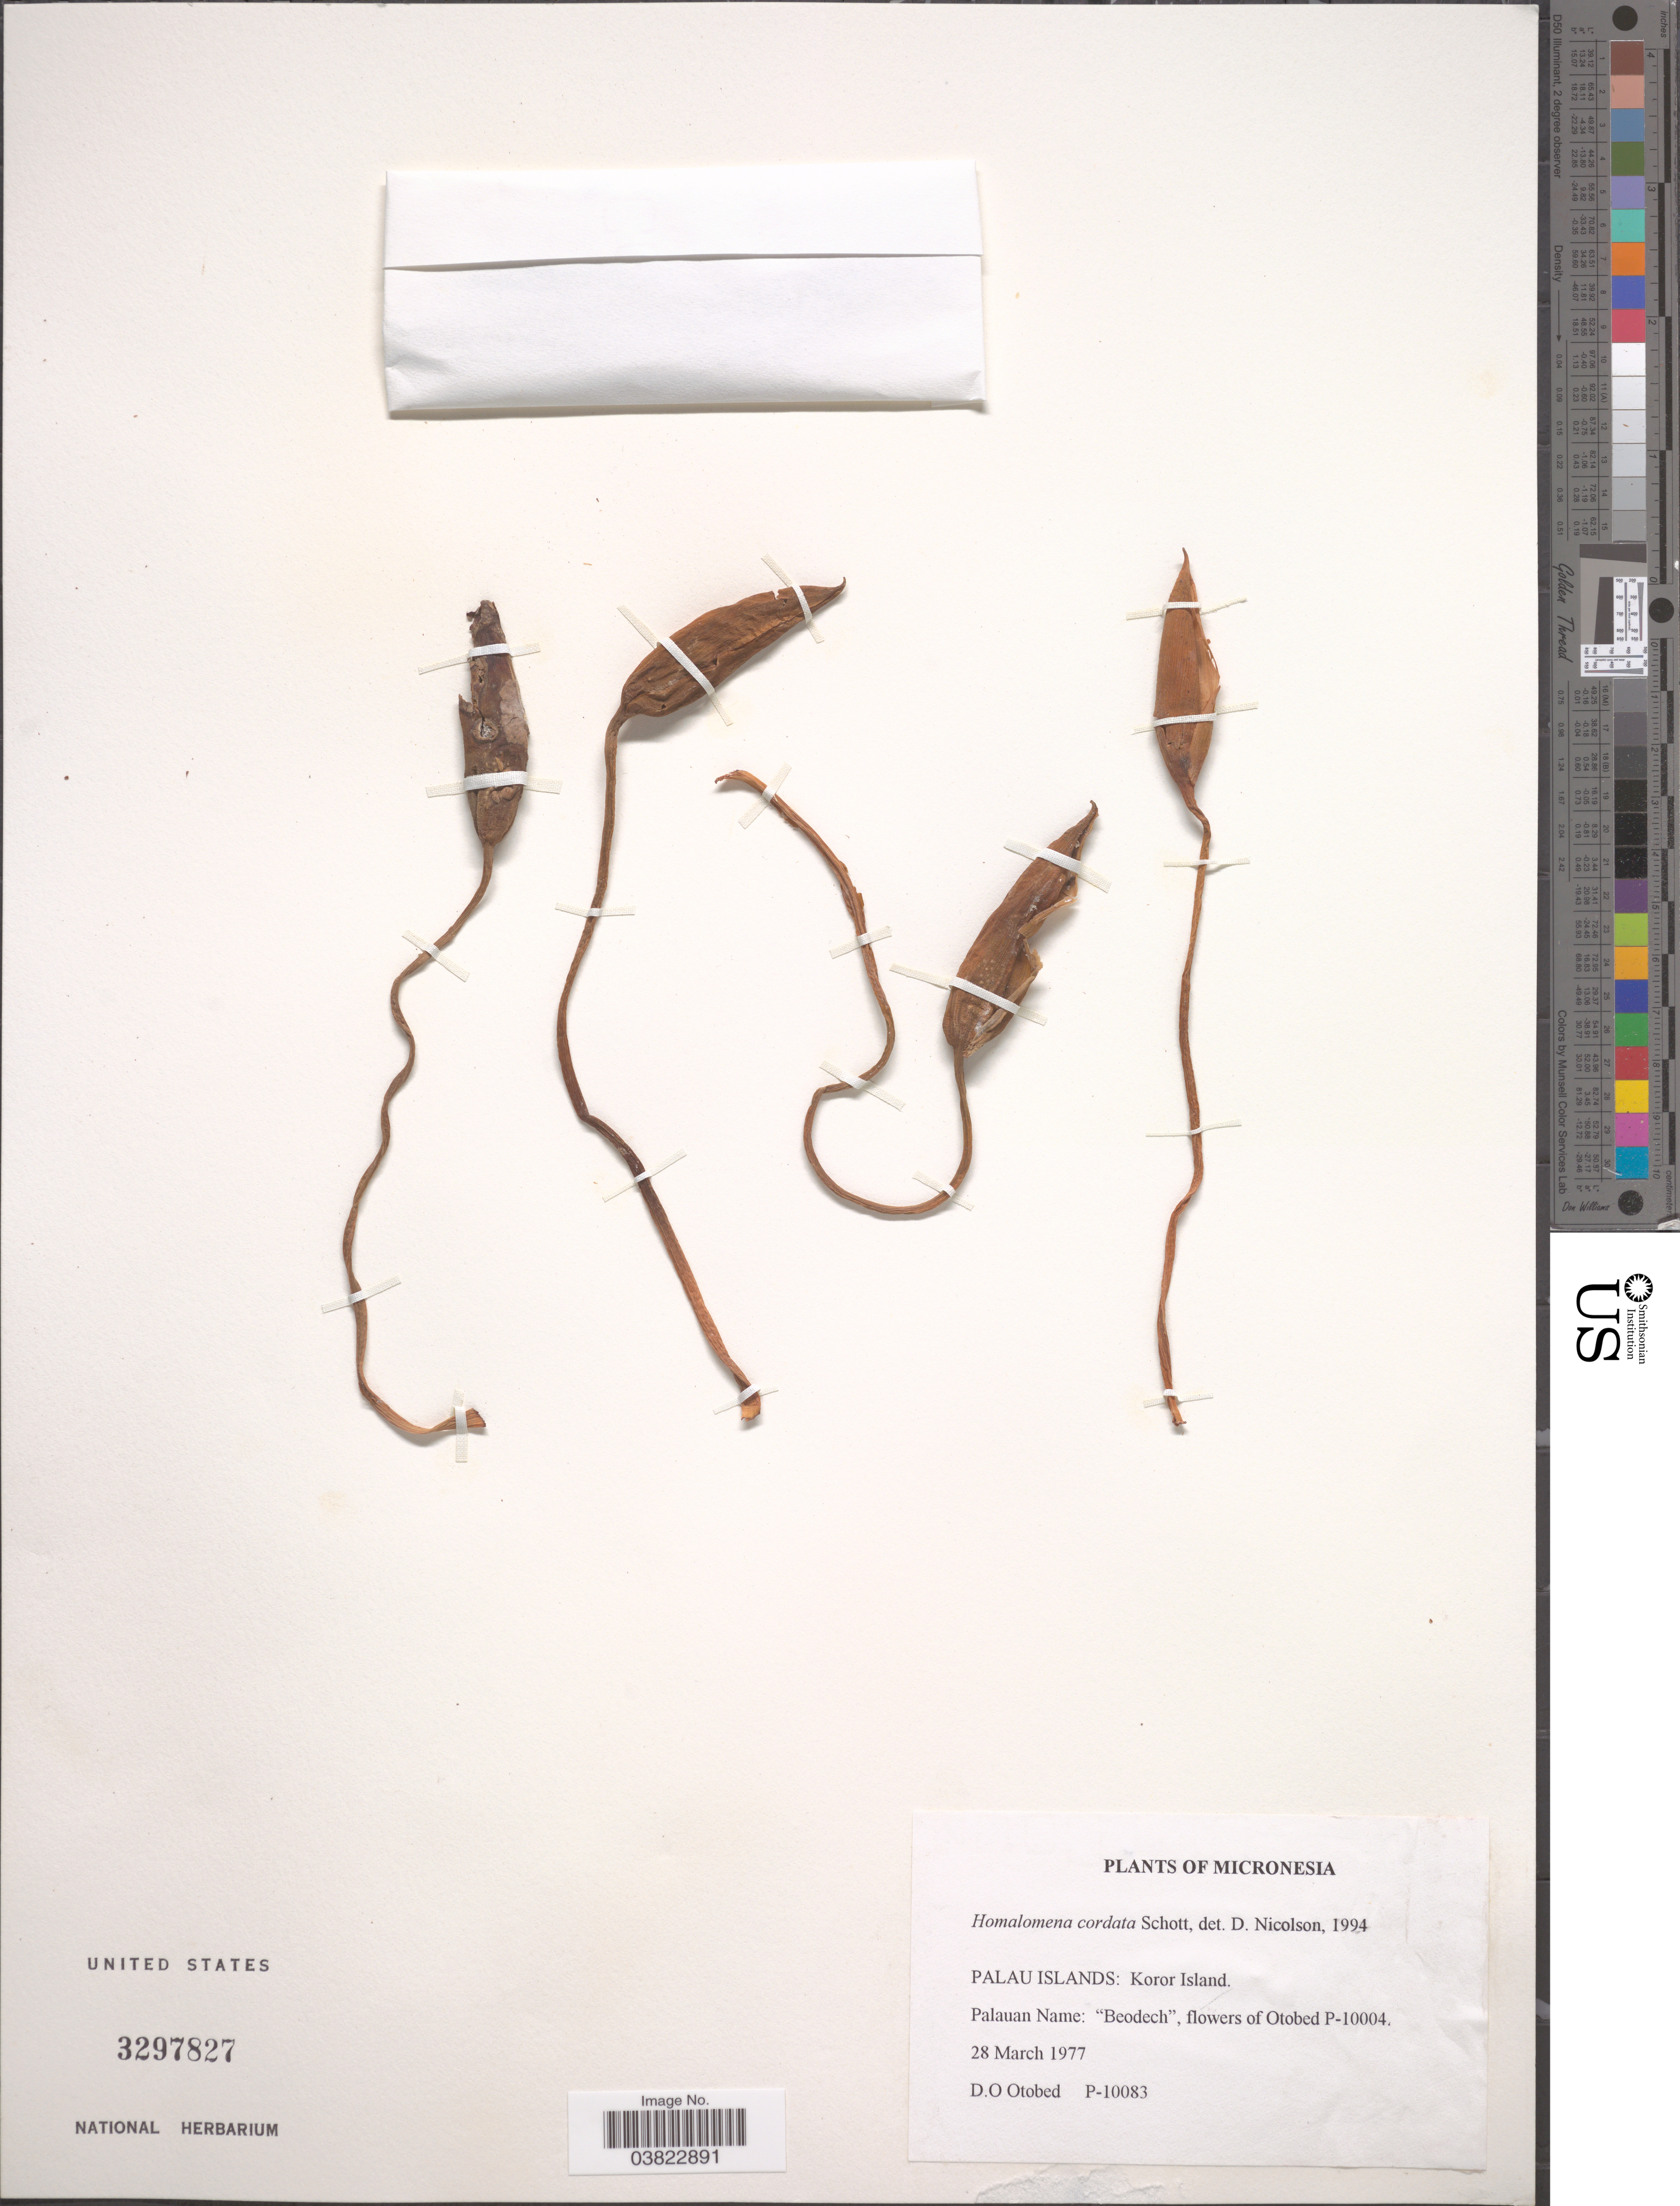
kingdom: Plantae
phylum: Tracheophyta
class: Liliopsida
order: Alismatales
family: Araceae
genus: Homalomena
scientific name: Homalomena cordata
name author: Schott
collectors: D. O. Otobed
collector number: P-10083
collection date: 1977-03-28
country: Palau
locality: Micronesia. Palau Islands: Koror Island.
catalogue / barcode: US 3297827